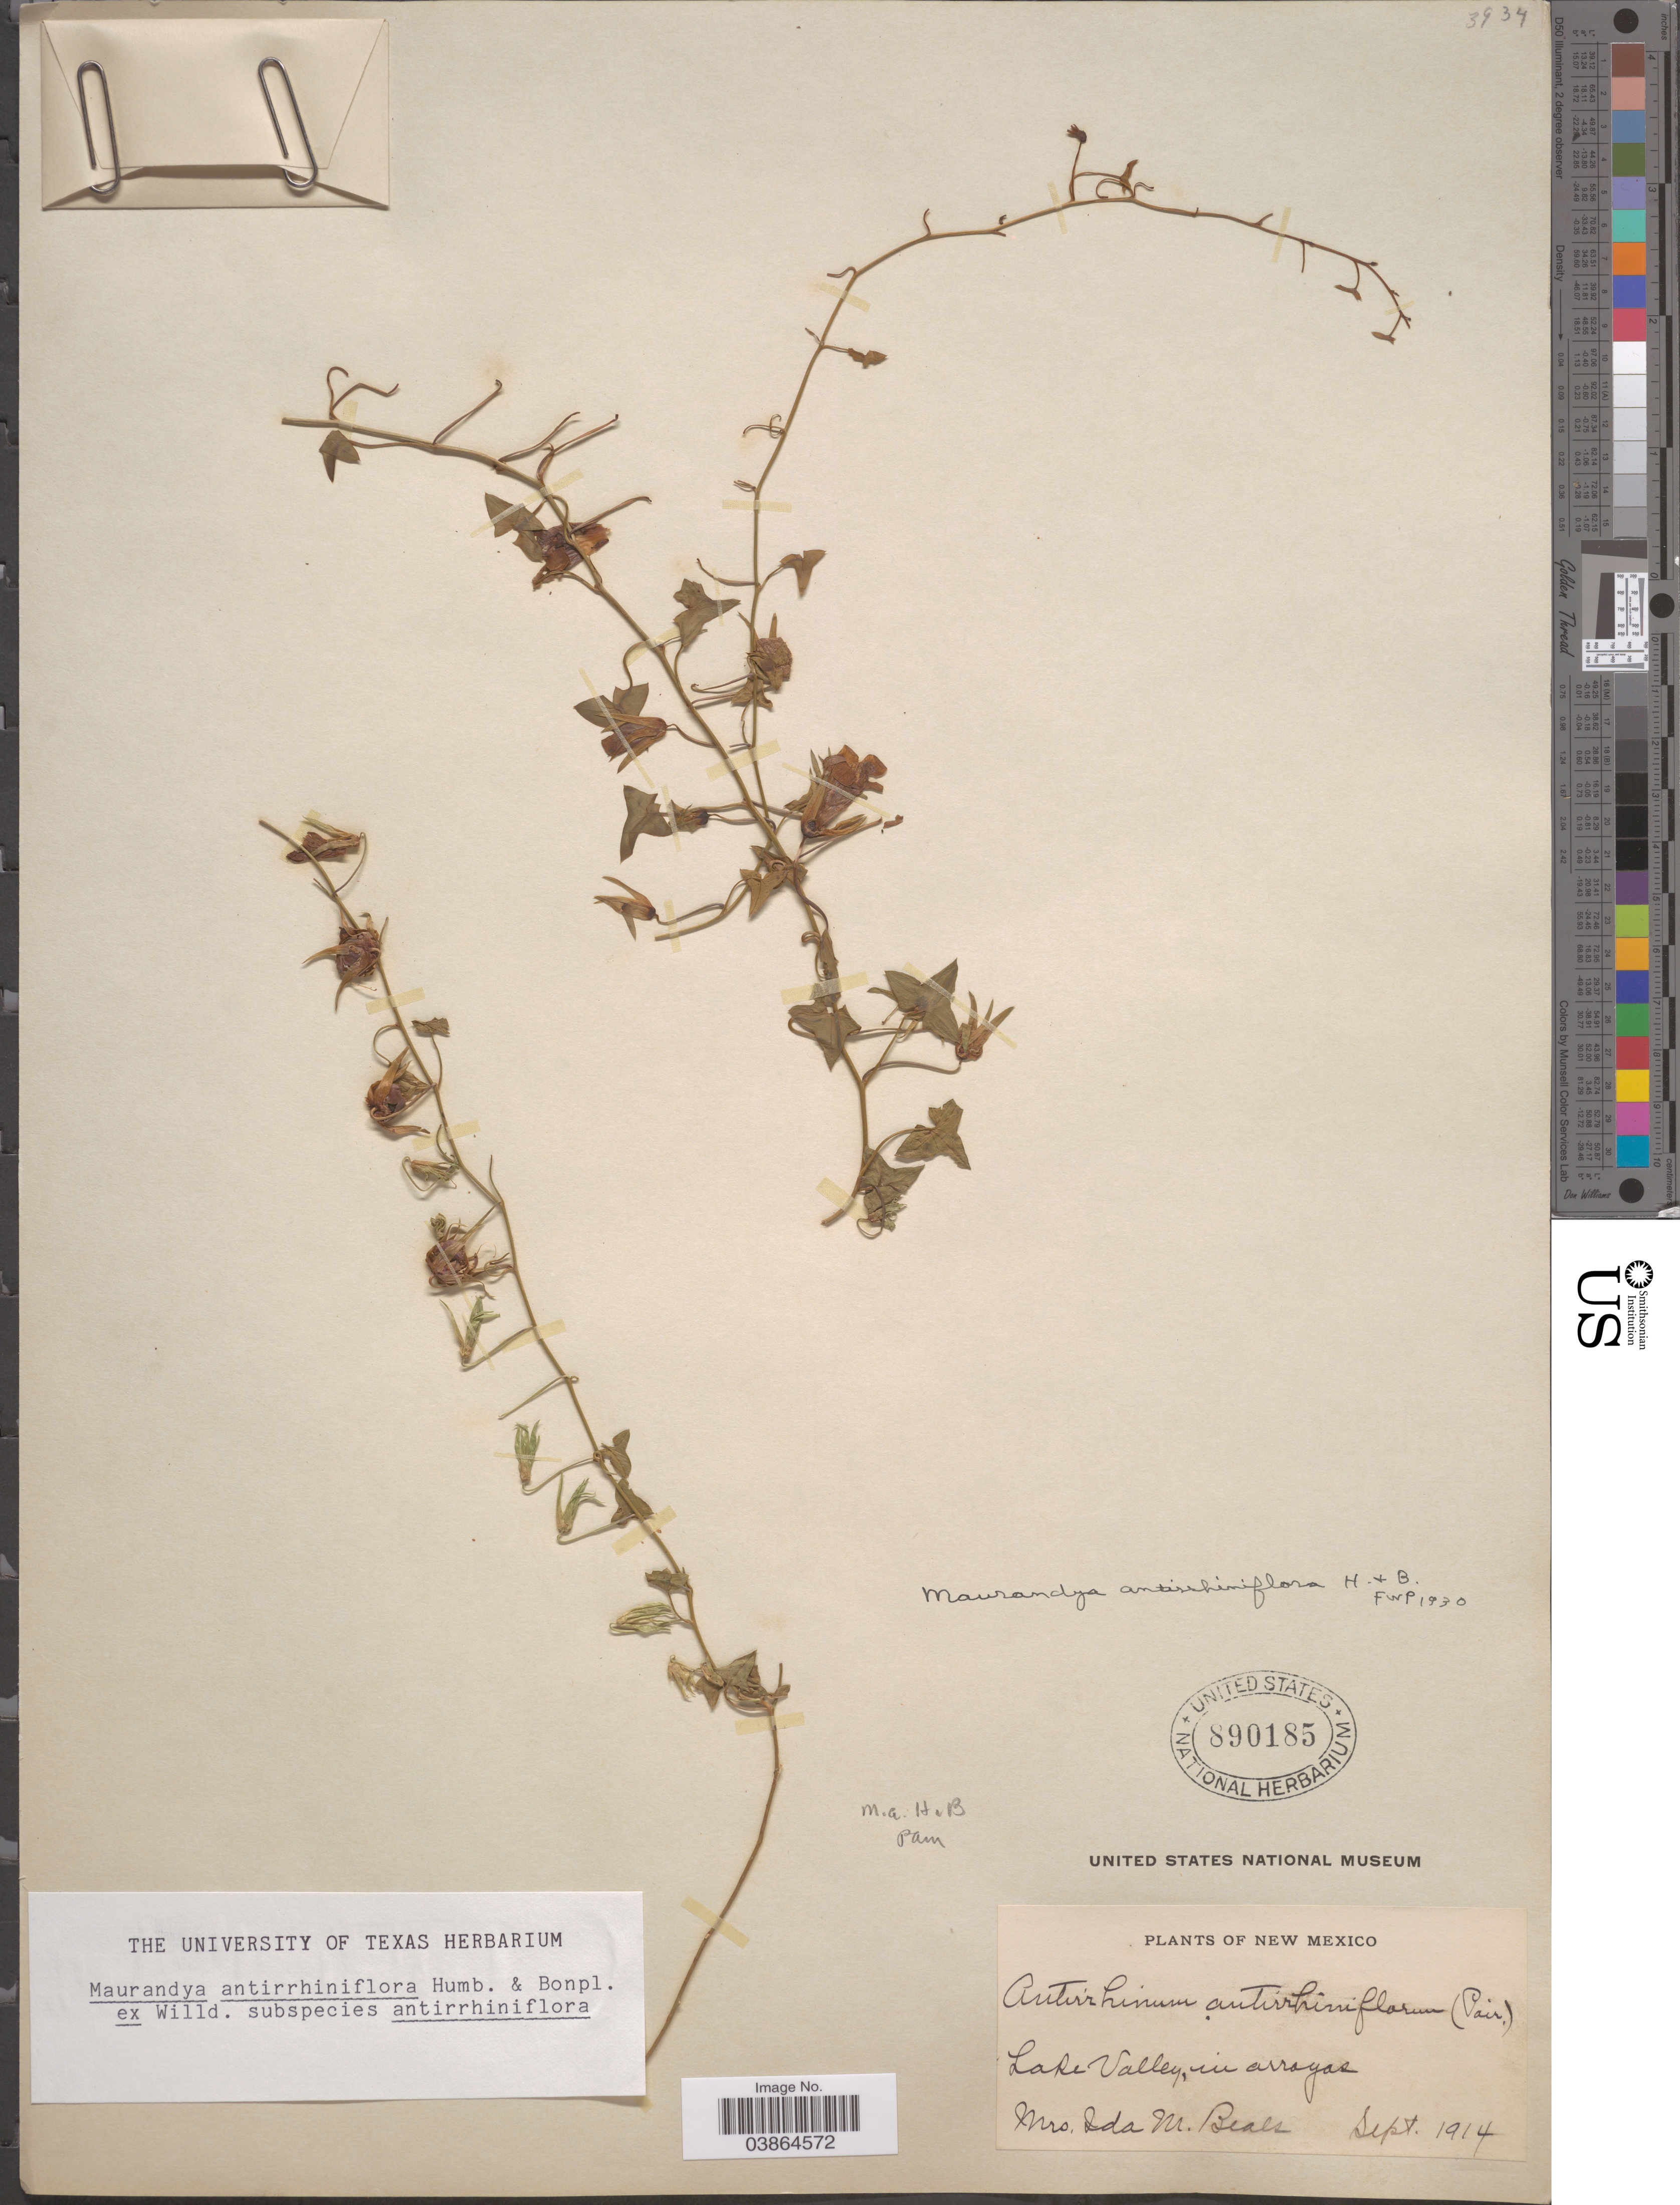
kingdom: Plantae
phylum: Tracheophyta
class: Magnoliopsida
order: Lamiales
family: Plantaginaceae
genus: Maurandya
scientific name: Maurandya antirrhiniflora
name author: Humb. & Bonpl. ex Willd.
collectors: I. Beals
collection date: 1914-09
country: United States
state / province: New Mexico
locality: Lake Valley, in arroyos.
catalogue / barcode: US 890185